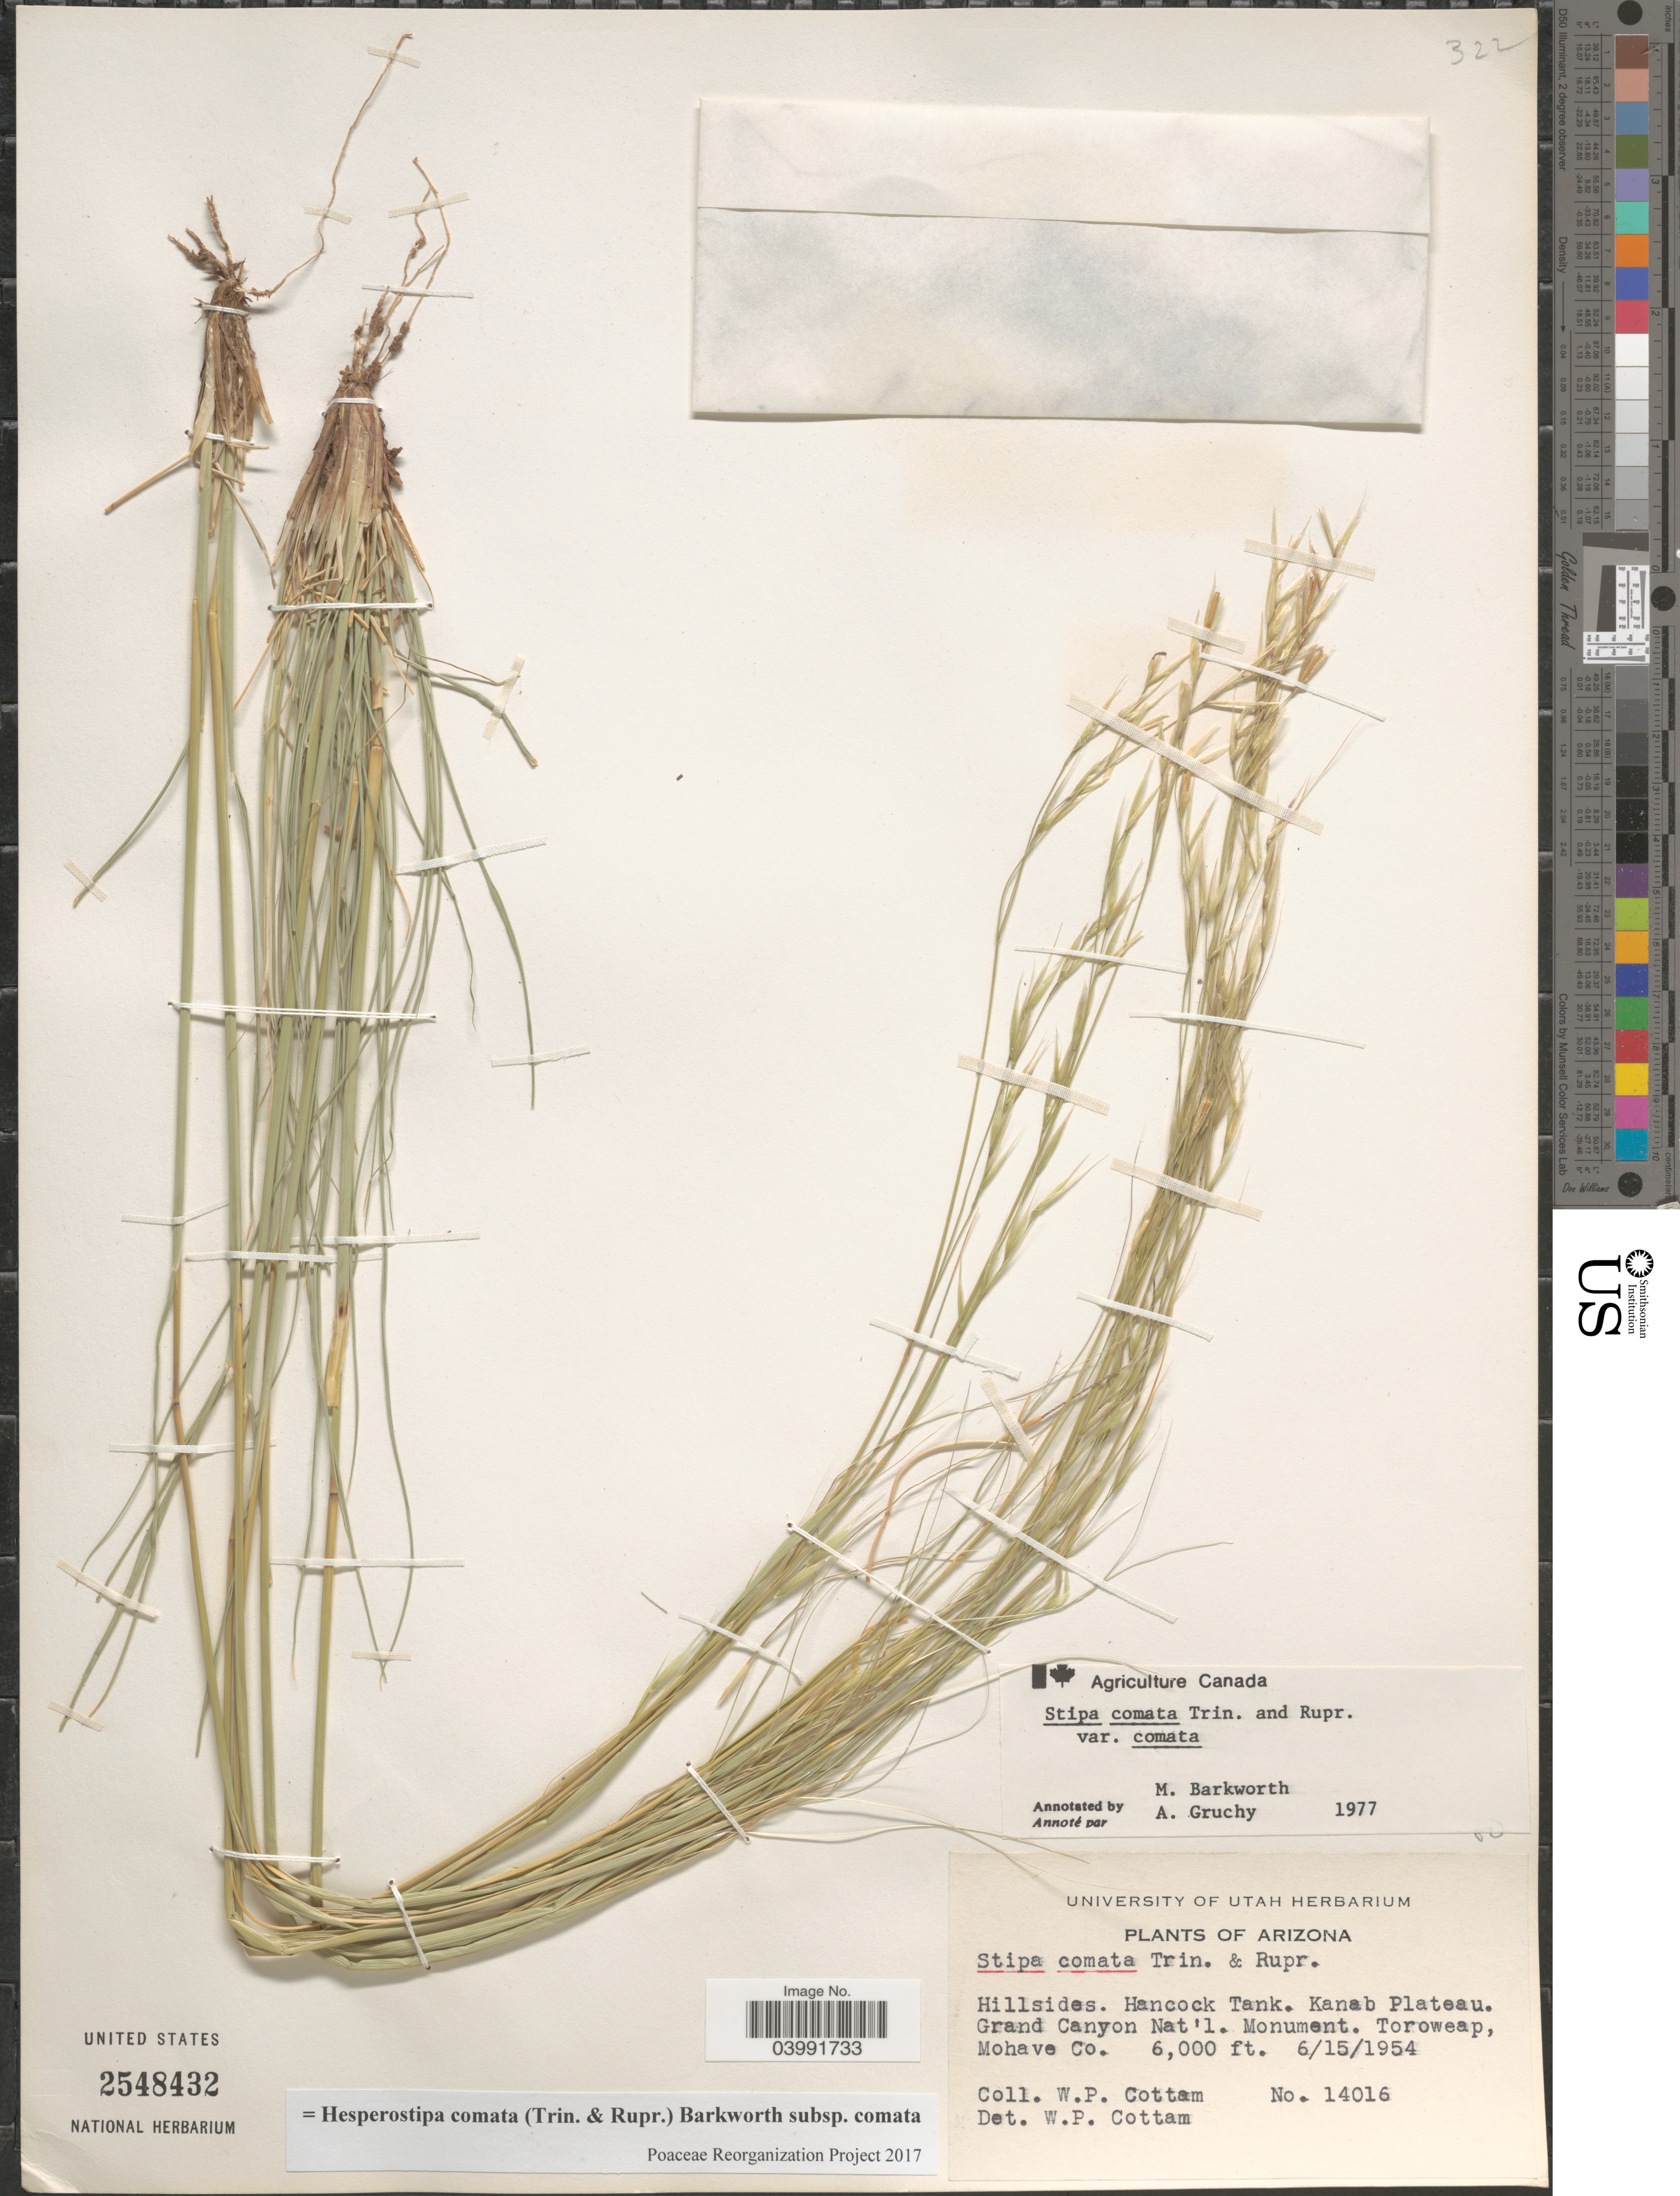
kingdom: Plantae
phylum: Tracheophyta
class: Liliopsida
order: Poales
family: Poaceae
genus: Hesperostipa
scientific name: Hesperostipa comata subsp. comata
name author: (Trin. & Rupr.) Barkworth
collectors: W. Cottam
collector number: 14016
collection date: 1954-06-15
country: United States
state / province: Arizona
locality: Hillsides. Hancock Tank. Kanab Plateau. Grand Canyon Nat'l. Monument. Toroweap, Mohave Co.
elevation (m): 1829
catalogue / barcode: US 2548432